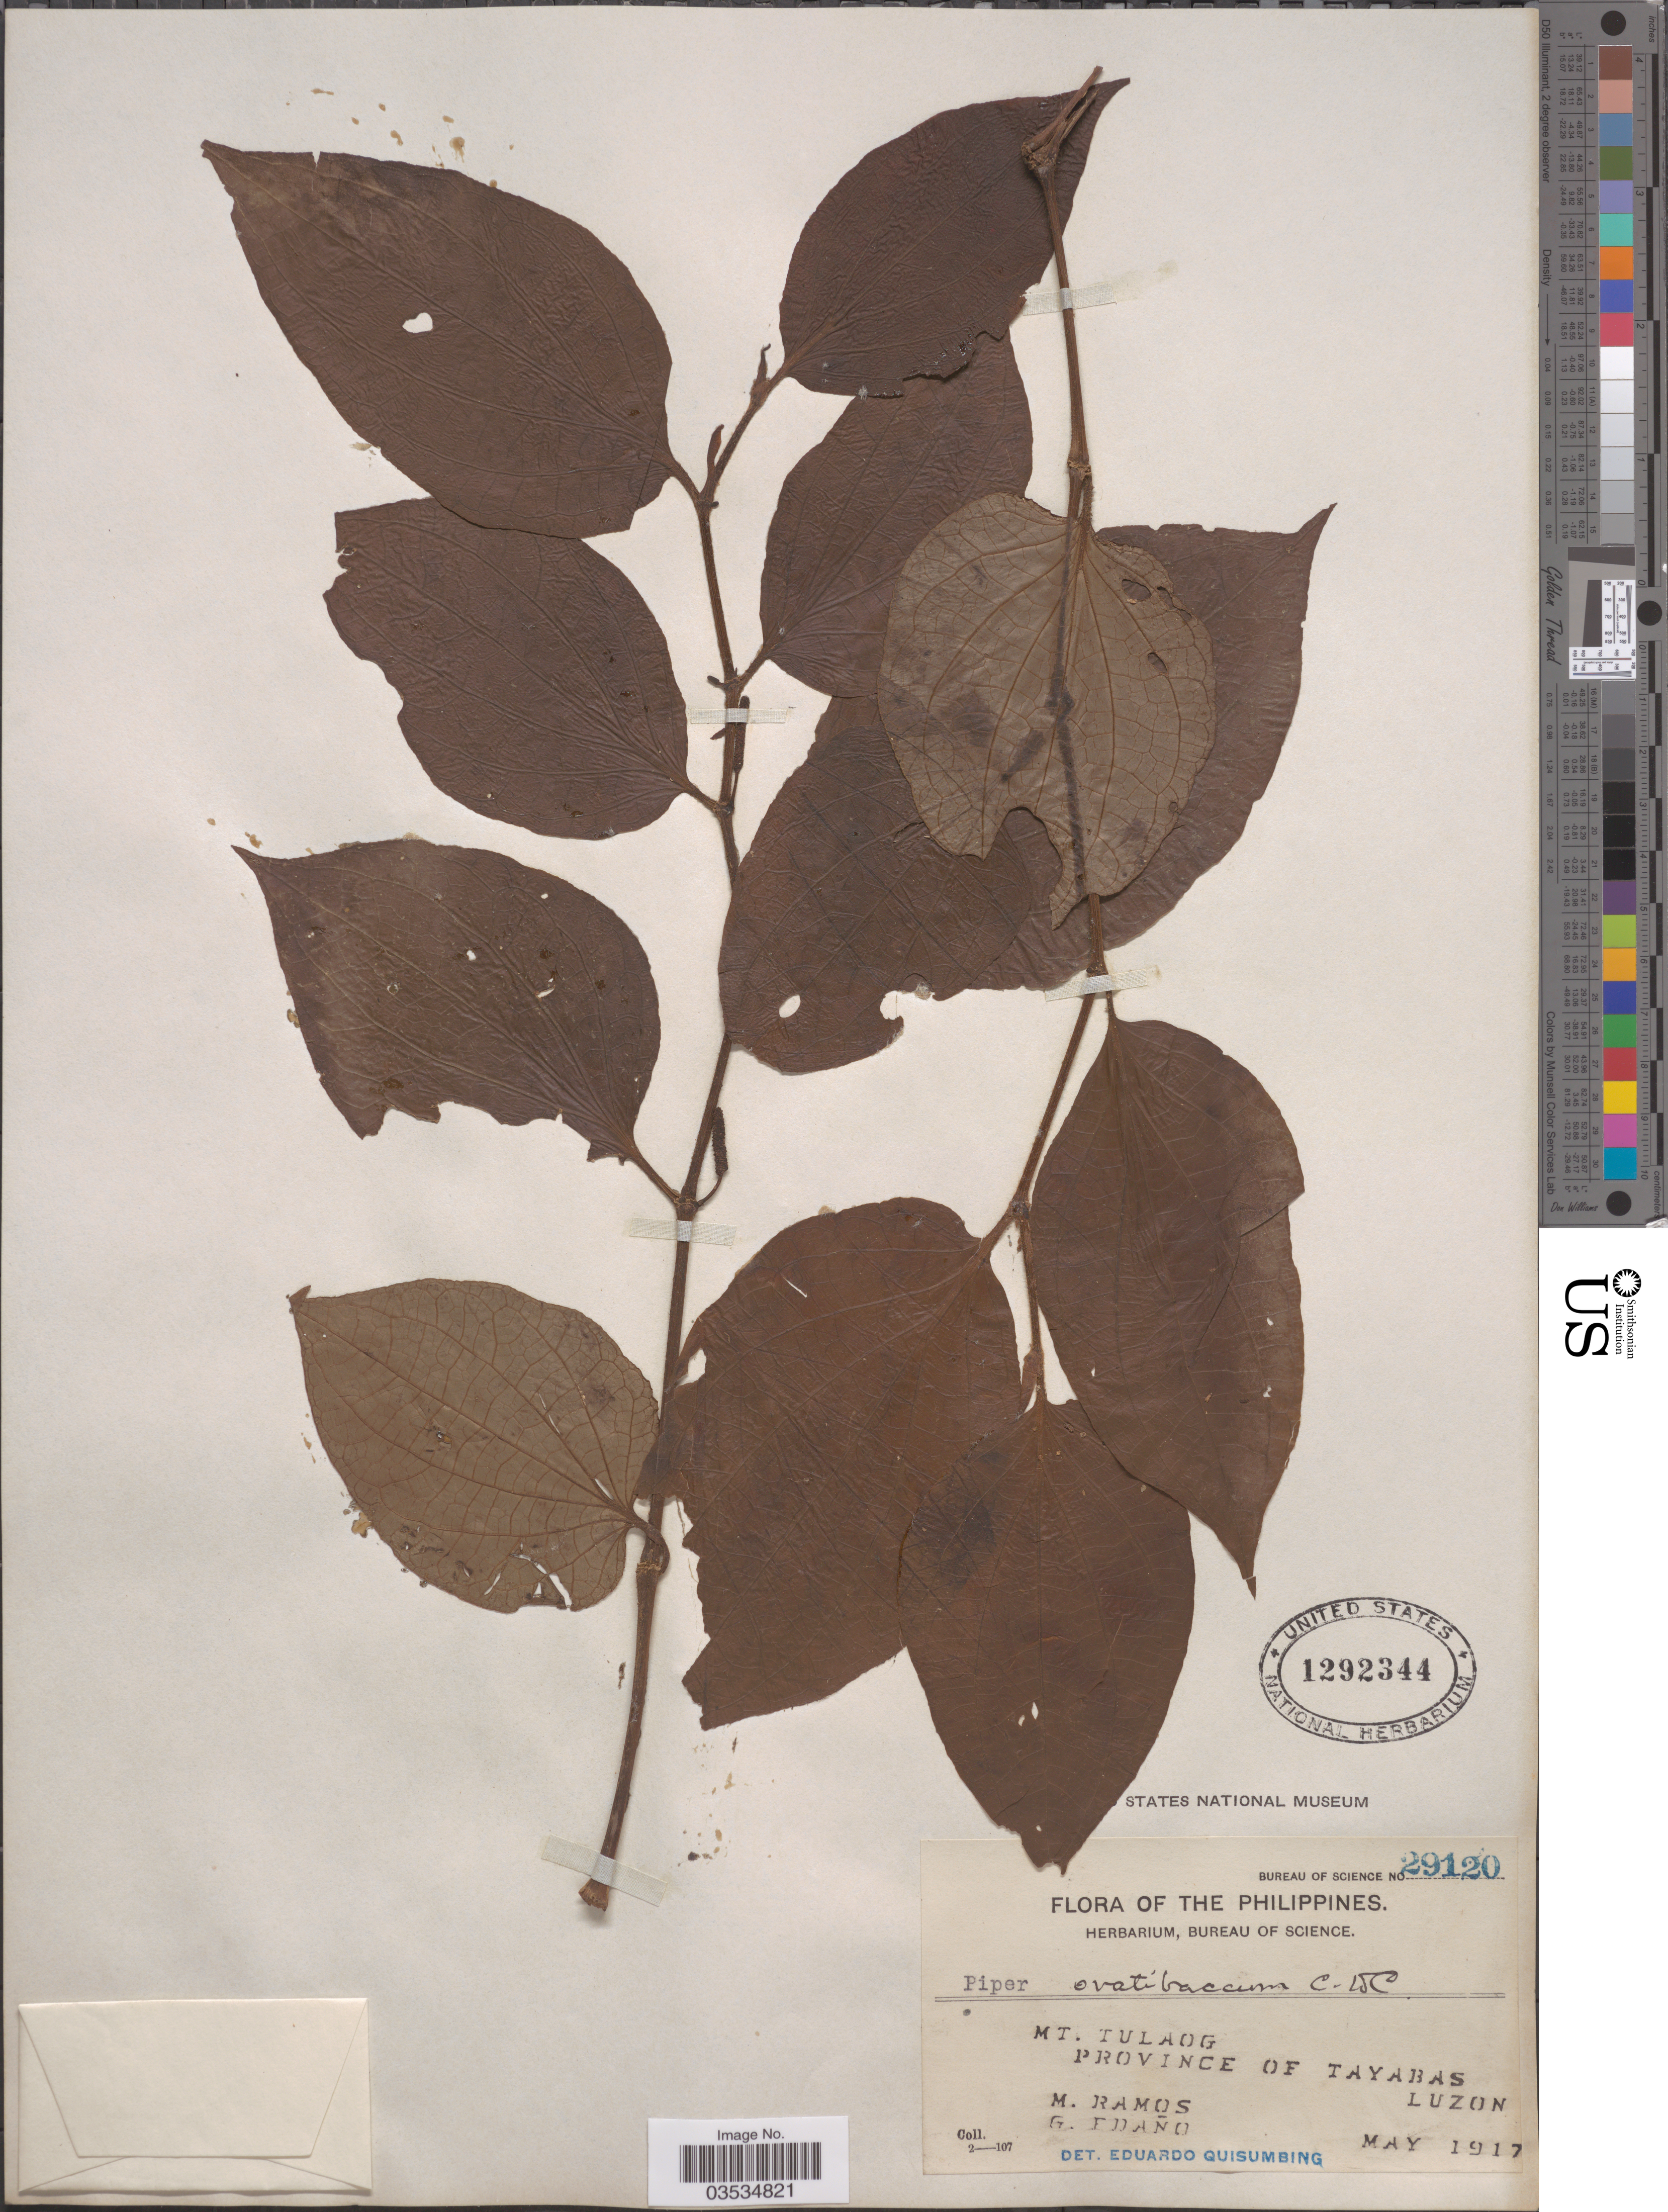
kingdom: Plantae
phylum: Tracheophyta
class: Magnoliopsida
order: Piperales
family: Piperaceae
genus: Piper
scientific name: Piper ovatibaccum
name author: C. DC. in Elmer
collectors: M. Ramos & G. Edaño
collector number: Bureau of Science 29120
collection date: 1917-05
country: Philippines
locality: Mt. Tulaog. Province of Tayabas. Luzon.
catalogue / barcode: US 1292344